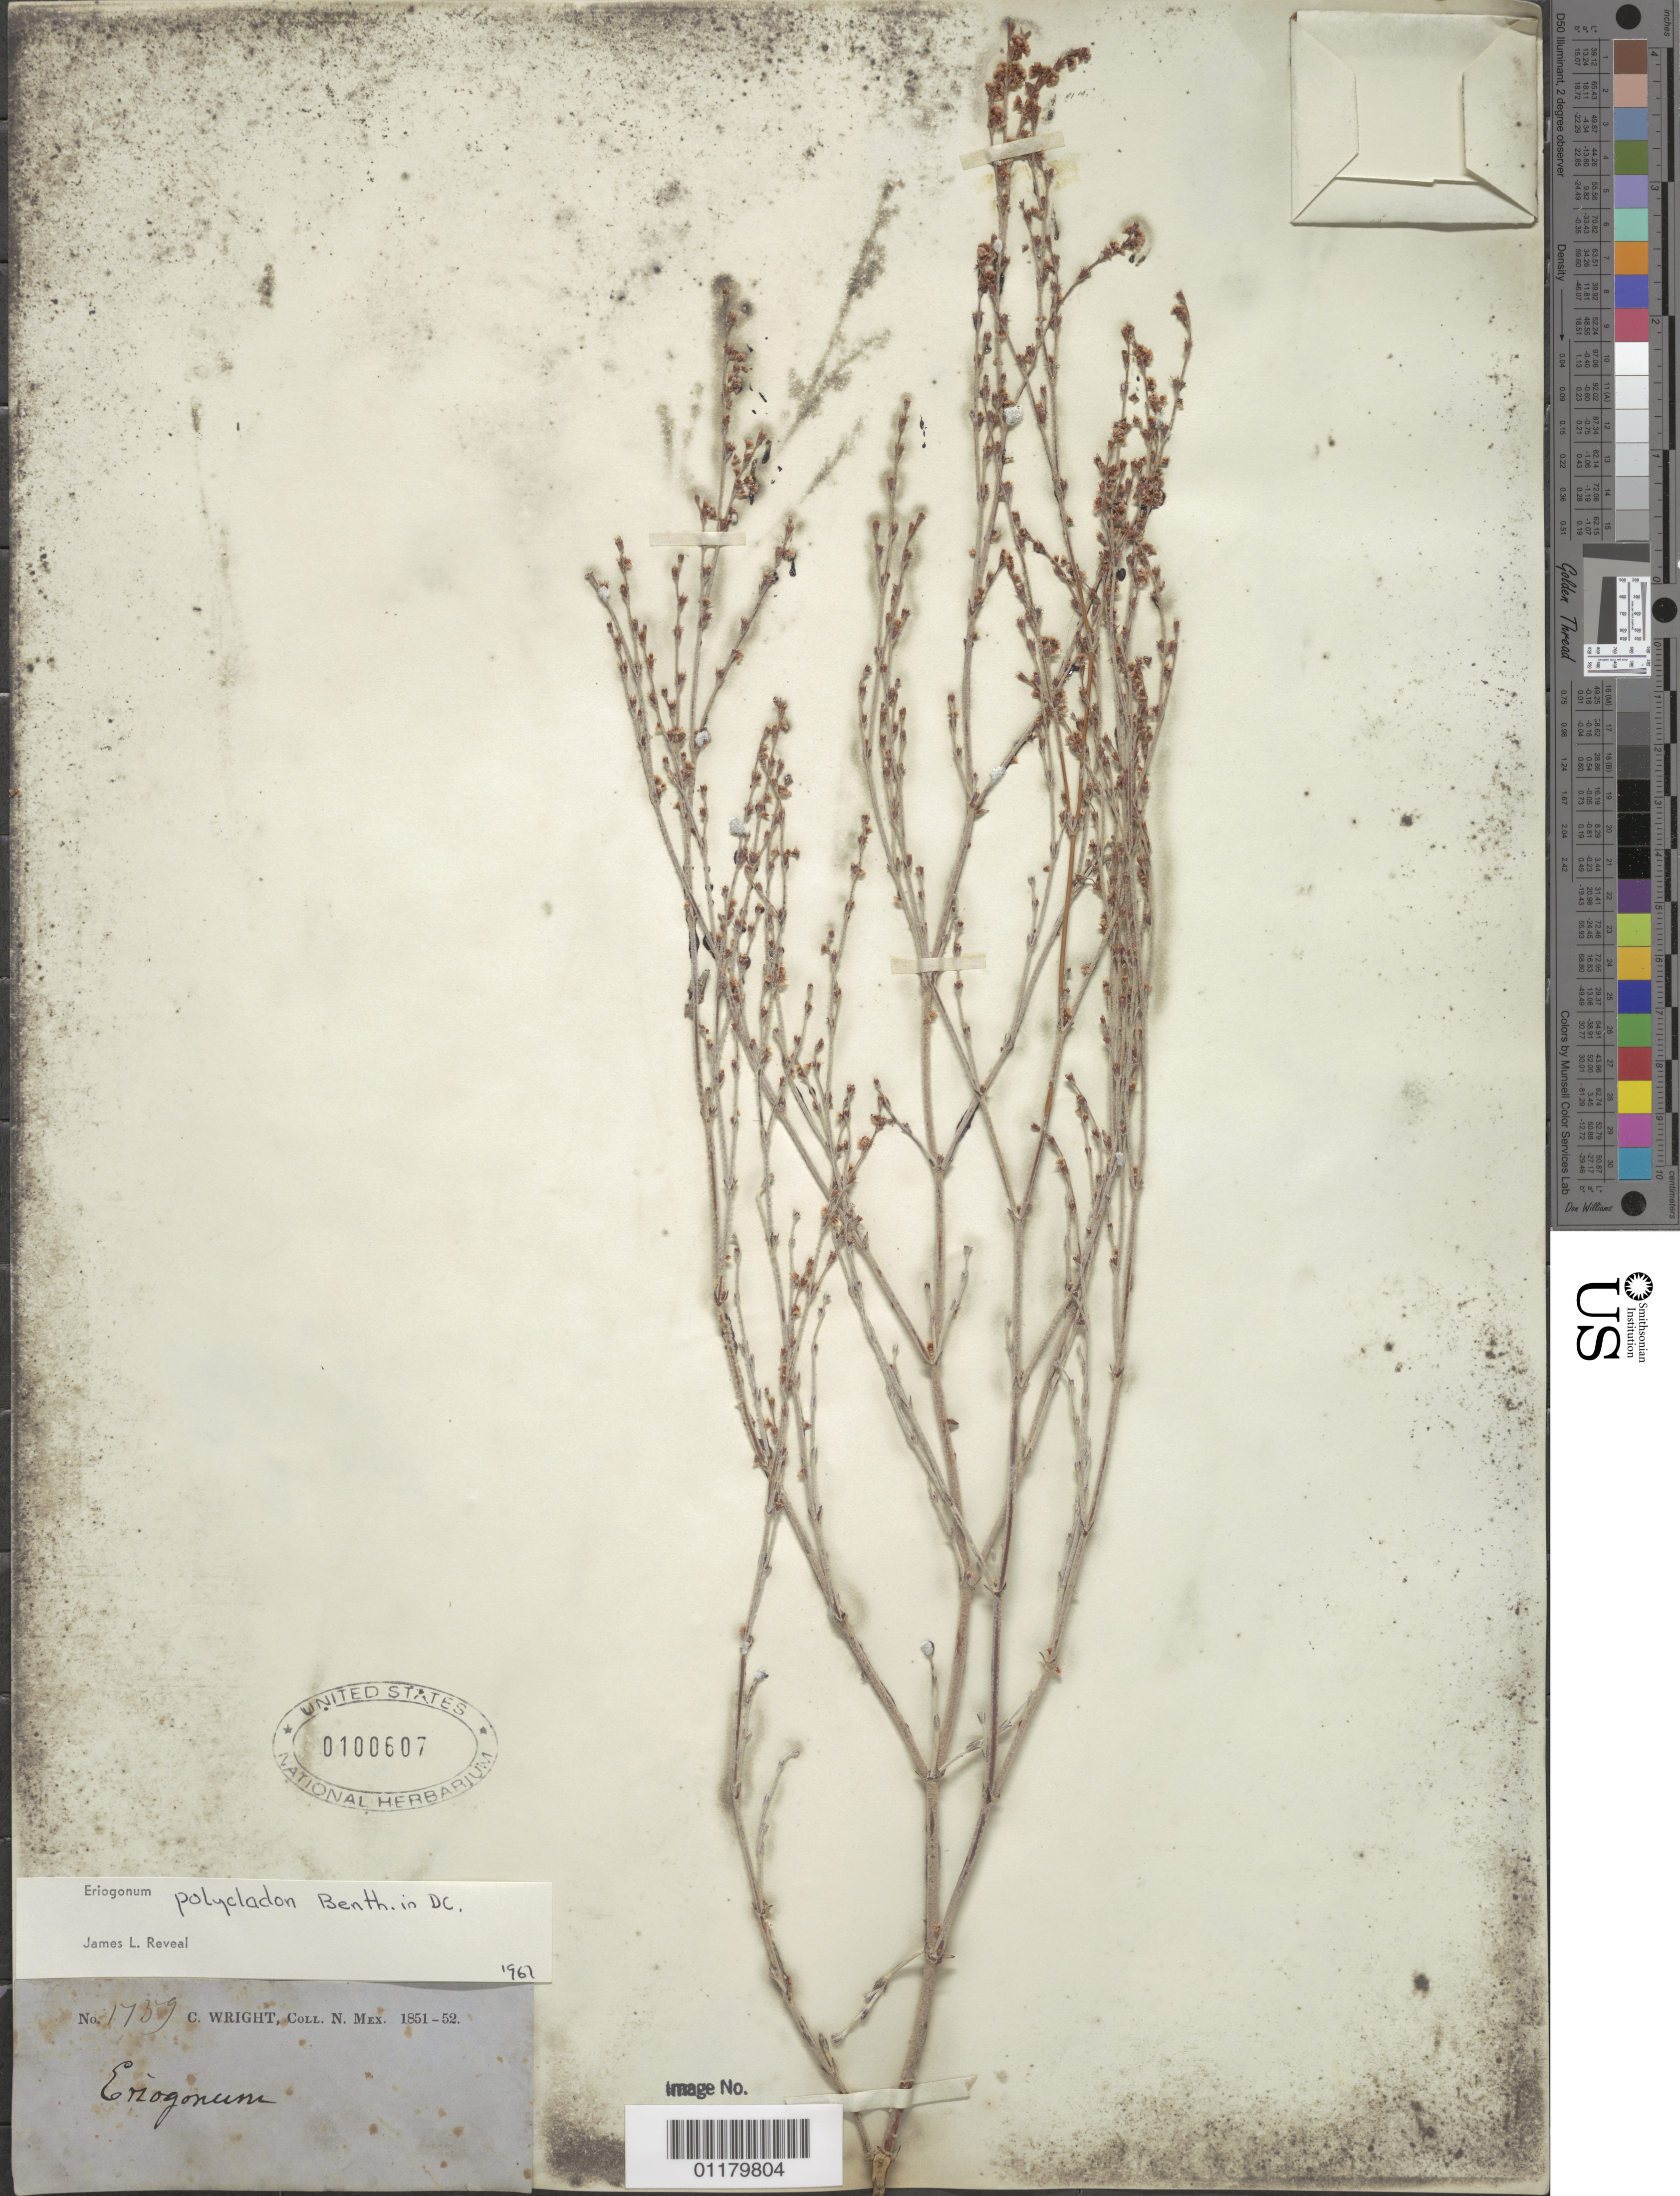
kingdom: Plantae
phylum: Tracheophyta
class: Magnoliopsida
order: Caryophyllales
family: Polygonaceae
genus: Eriogonum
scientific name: Eriogonum polycladon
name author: Benth.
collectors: C. Wright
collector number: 1759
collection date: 1851/1852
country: United States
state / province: New Mexico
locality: "N. Mex." [=northern Mexico or New Mexico? either way possibly referring to present-day Arizona or Texas]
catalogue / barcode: US 100607